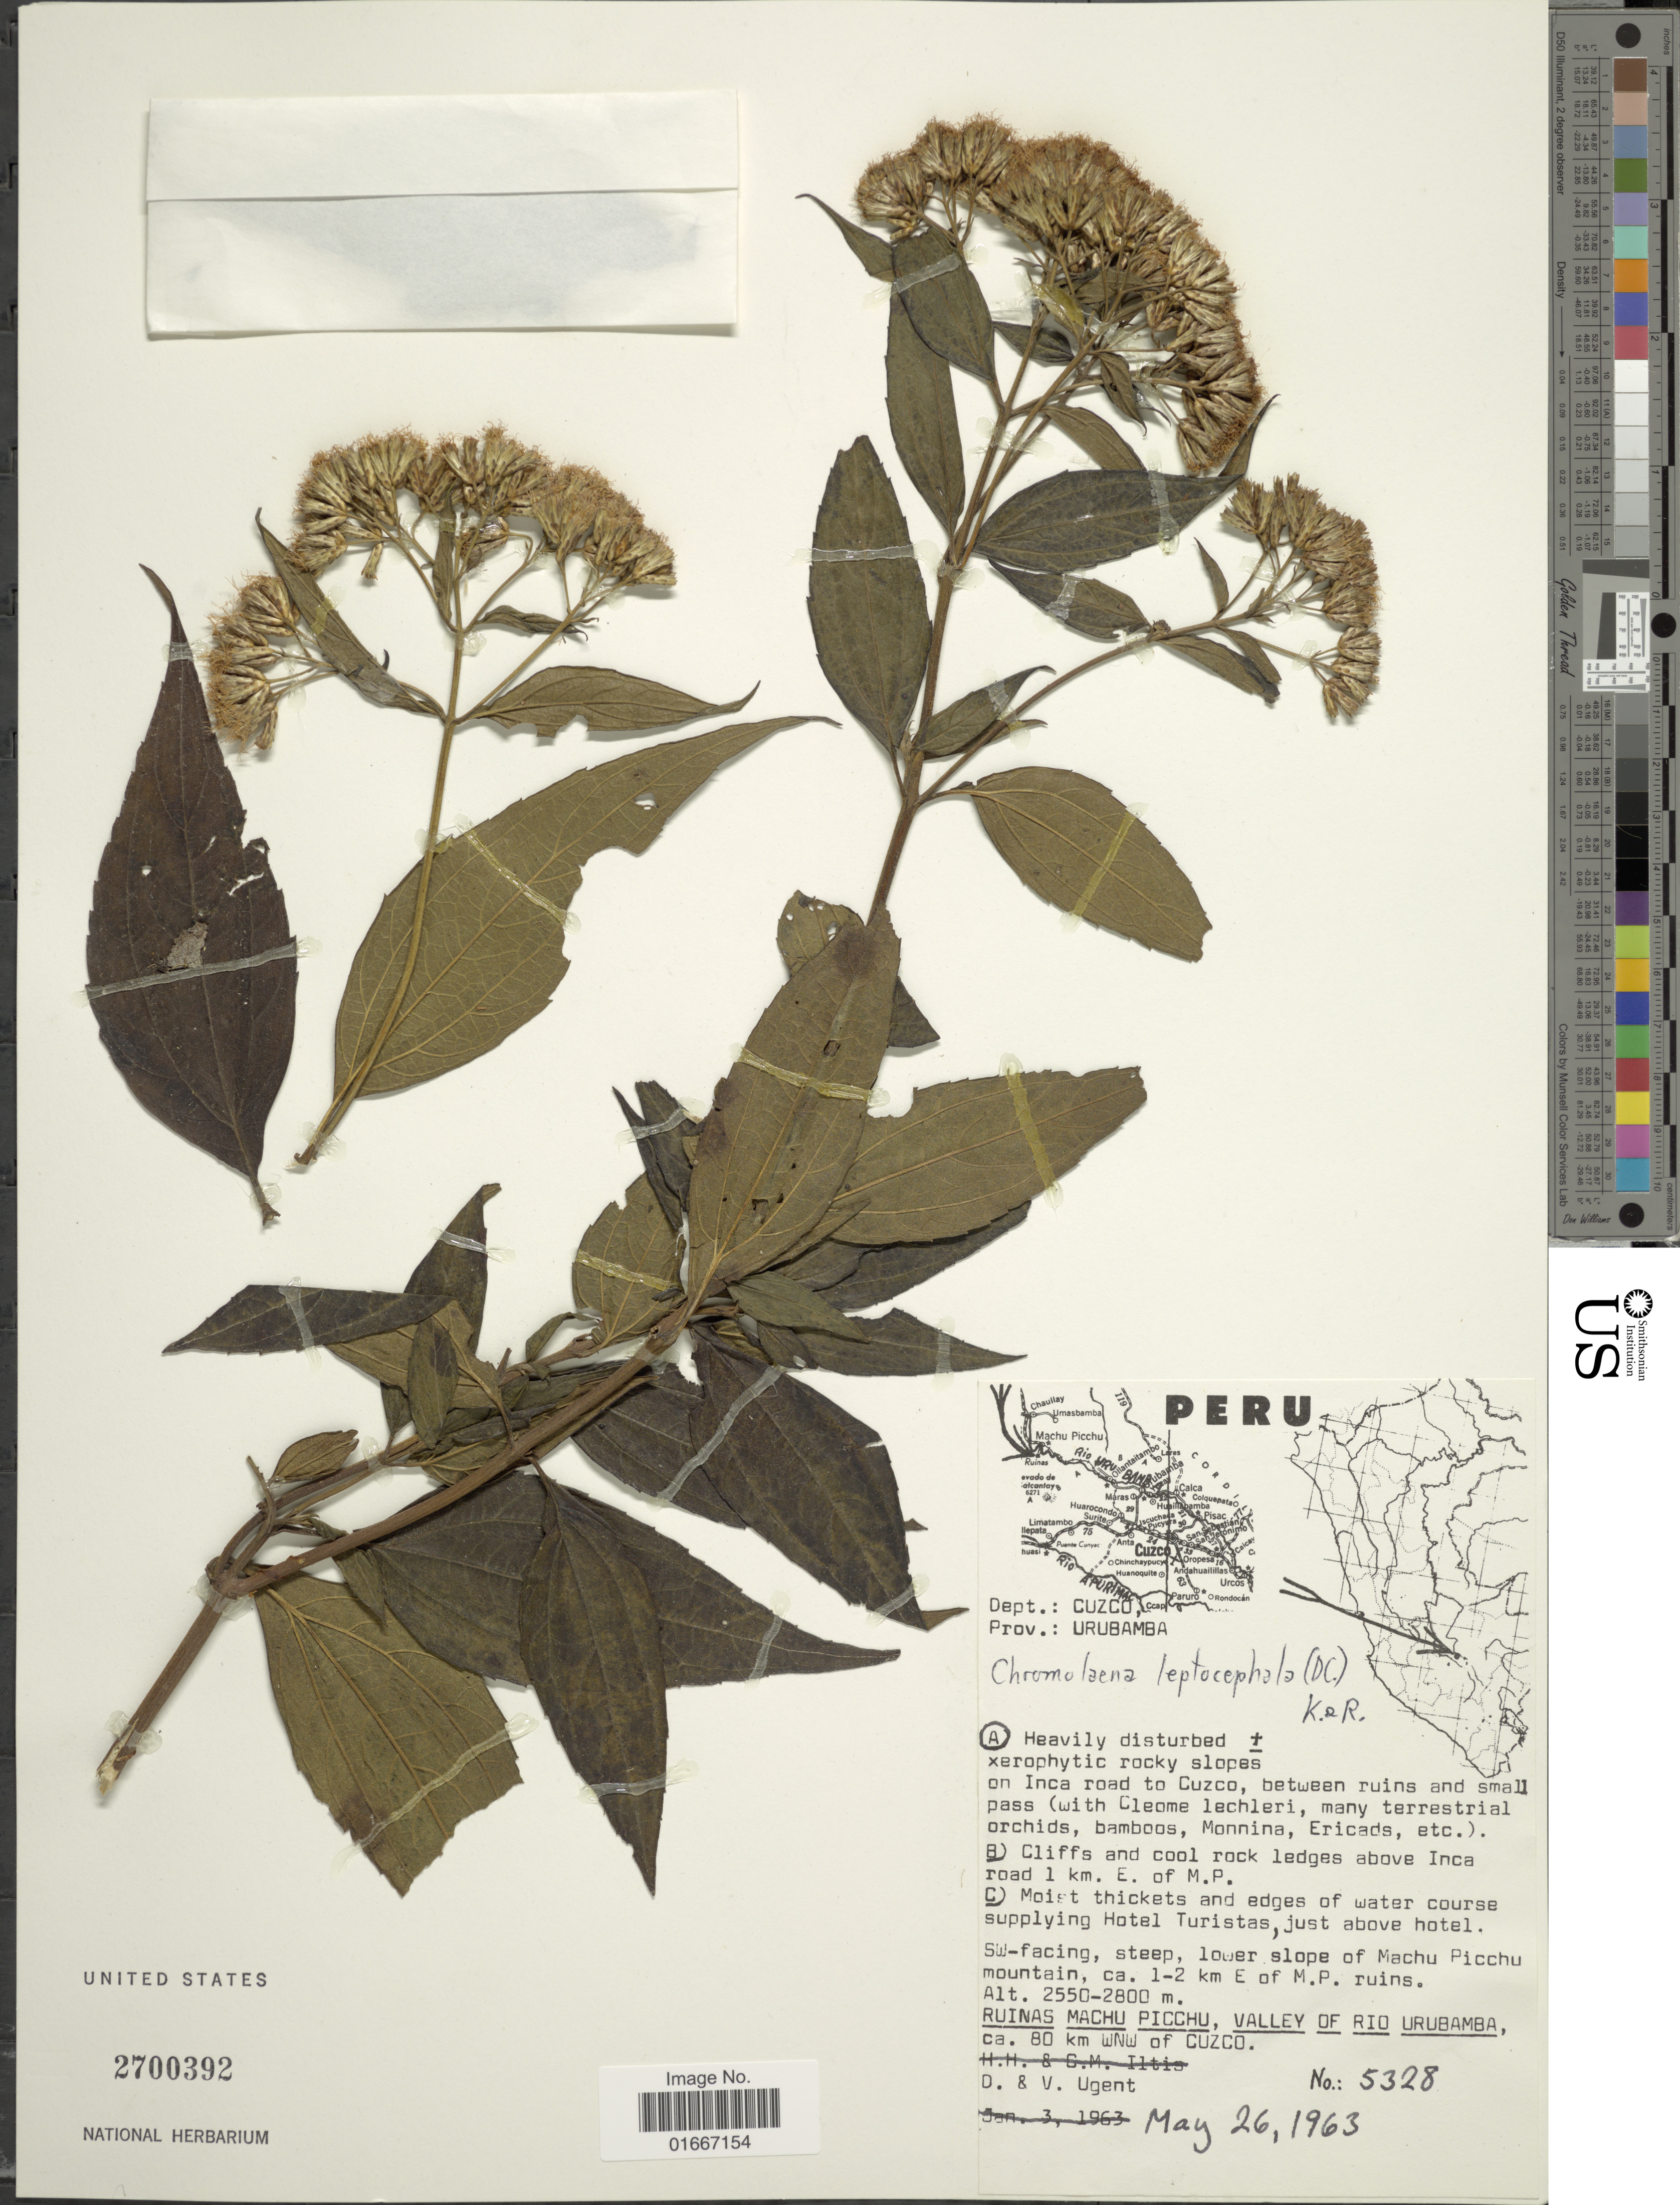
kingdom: Plantae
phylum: Tracheophyta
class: Magnoliopsida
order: Asterales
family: Asteraceae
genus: Chromolaena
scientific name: Chromolaena leptocephala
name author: (DC.) R.M. King & H. Rob.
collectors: D. Ugent & V. Ugent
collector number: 5328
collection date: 1963-05-26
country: Peru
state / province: Cusco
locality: Peru. Dept.: Cuzco. Prov.: Urubamba. SW-facing, steep, lower slope of Machu Picchu mountain, ca. 1-2 km E of M. P. ruins. on Inca road to Cuzco, between ruins and small pass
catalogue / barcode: US 2700392